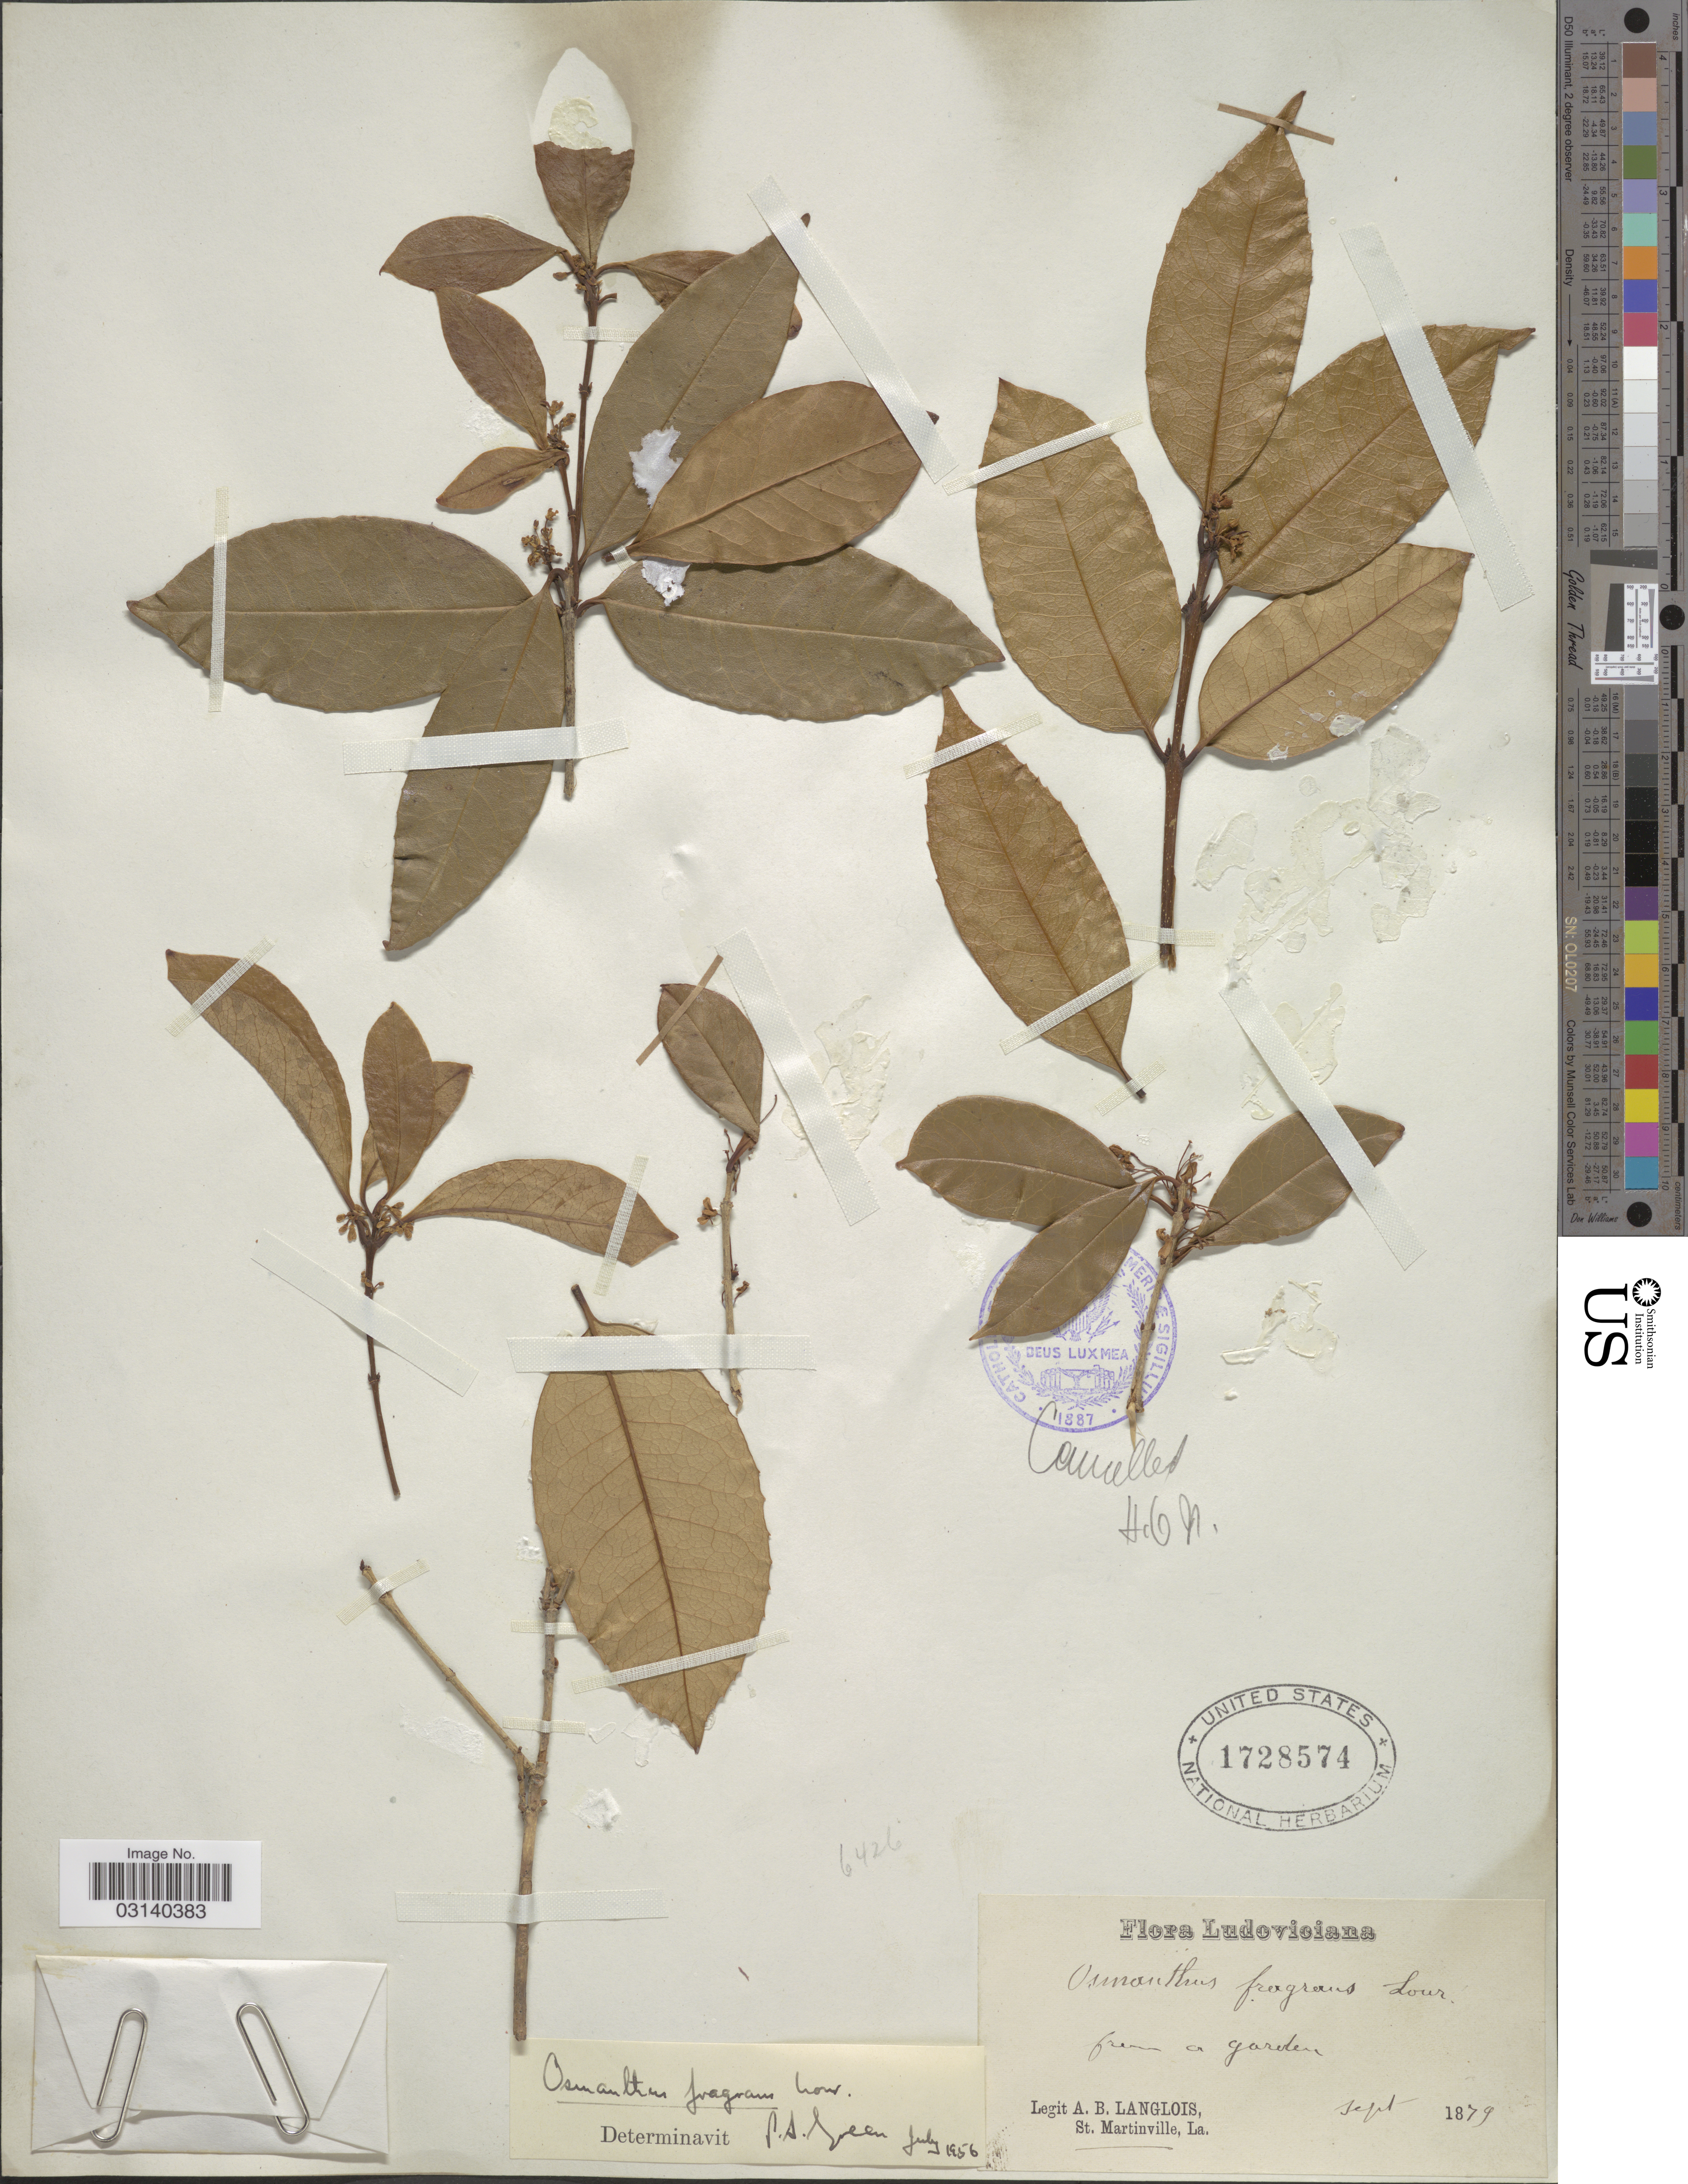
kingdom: Plantae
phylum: Tracheophyta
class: Magnoliopsida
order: Lamiales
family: Oleaceae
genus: Osmanthus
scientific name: Osmanthus fragrans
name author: Lour.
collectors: A. Langlois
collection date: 1879-09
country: United States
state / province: Louisiana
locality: Ludoviciana. From a garden.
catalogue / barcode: US 1728574